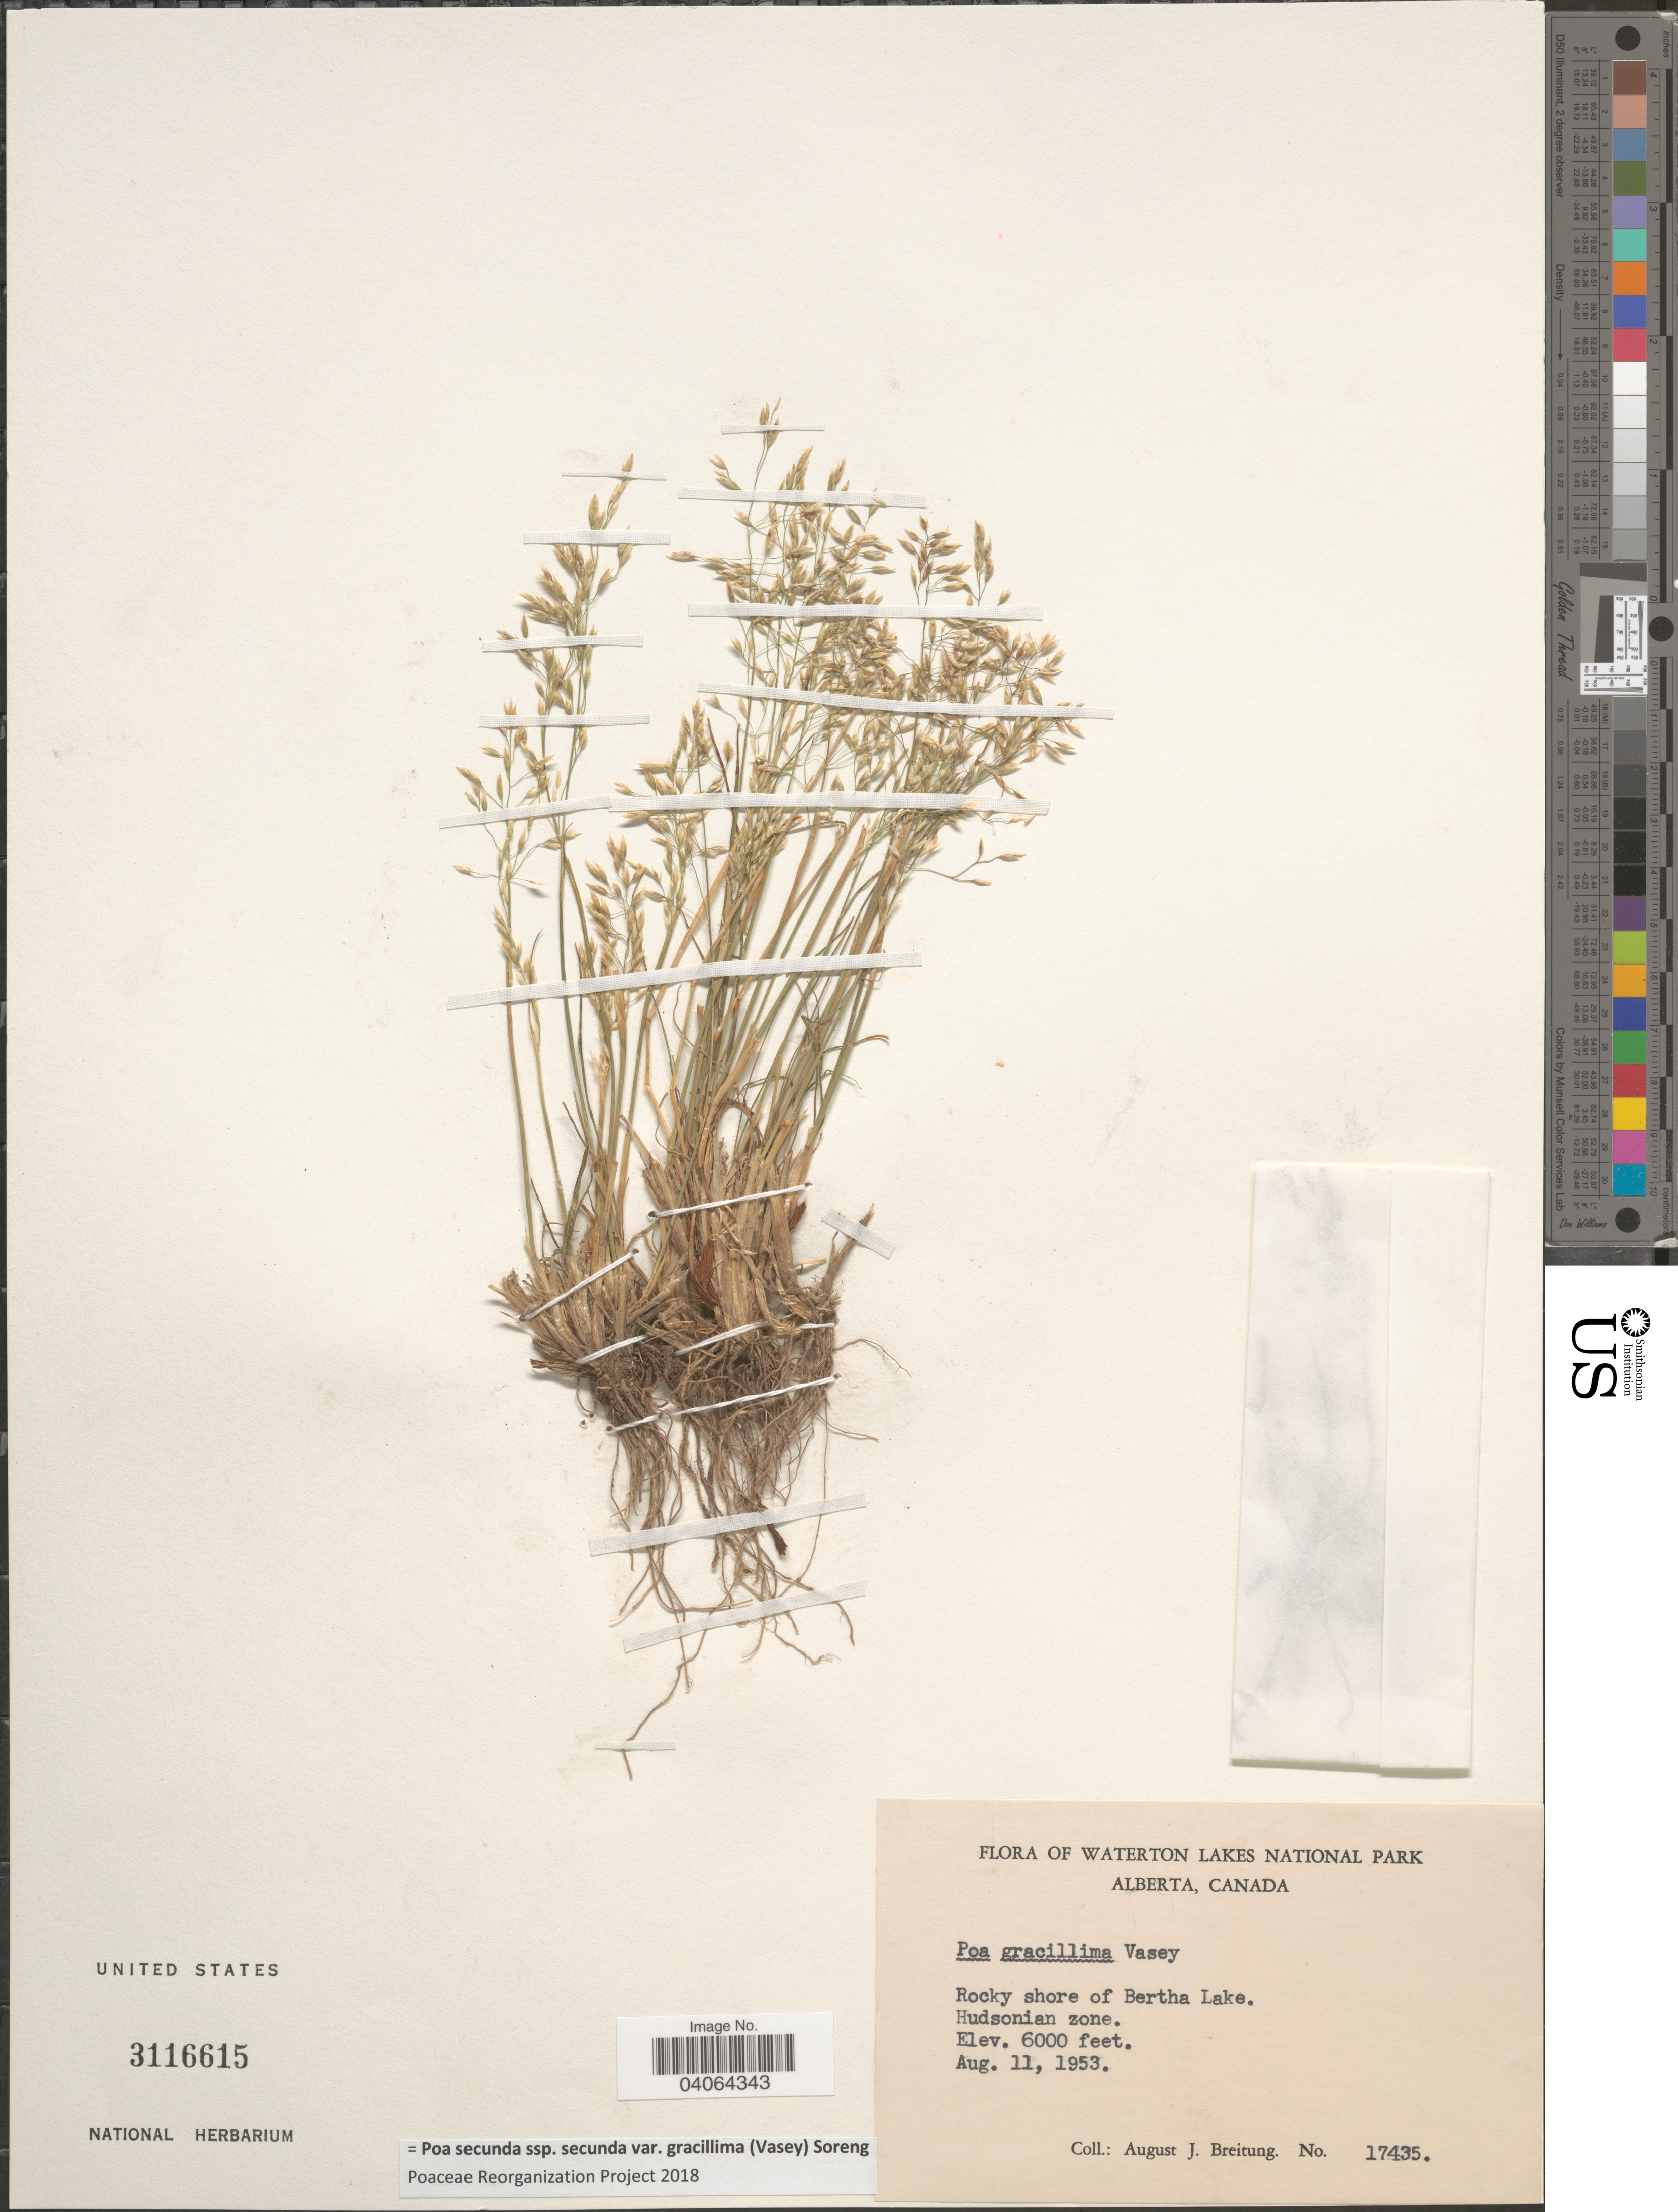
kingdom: Plantae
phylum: Tracheophyta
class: Liliopsida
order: Poales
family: Poaceae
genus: Poa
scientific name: Poa secunda subsp. secunda var. gracillima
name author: (Vasey) Soreng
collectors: A. Breitung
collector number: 17435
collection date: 1953-08-11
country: Canada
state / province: Alberta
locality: Waterton Lakes National Park. Rocky shore of Bertha Lake. Hudsonian zone.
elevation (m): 1829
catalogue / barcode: US 3116615